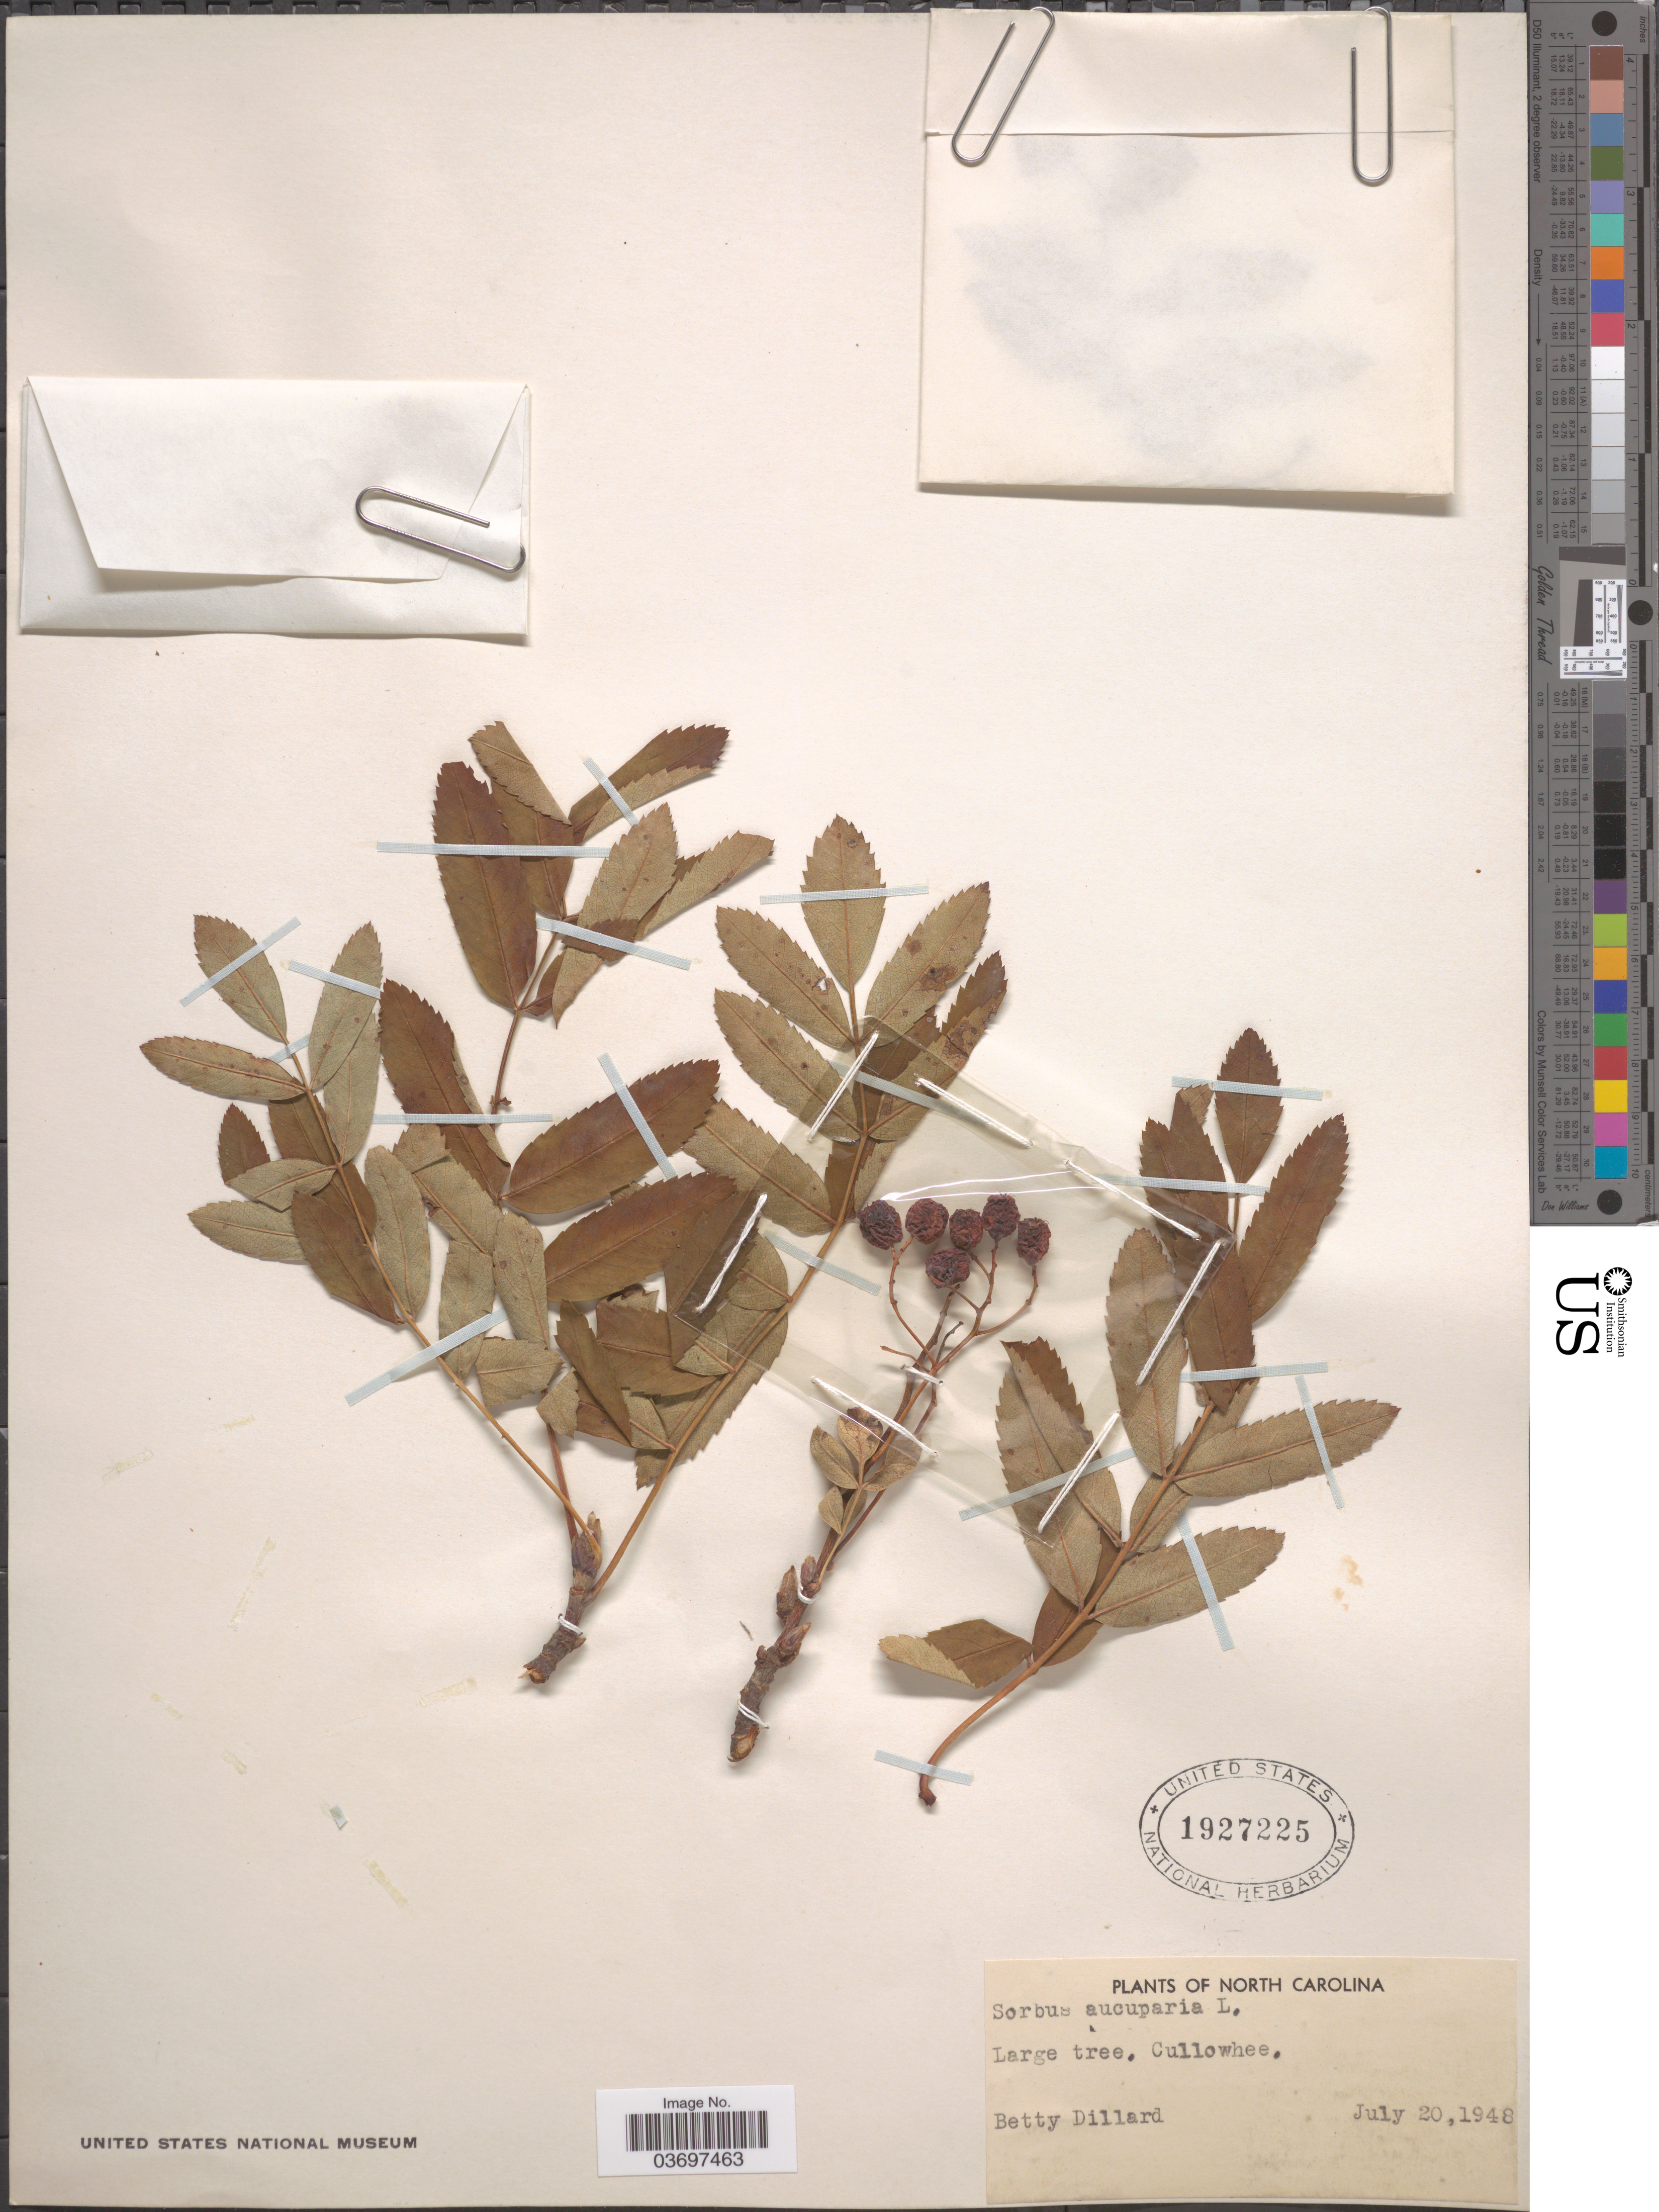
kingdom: Plantae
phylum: Tracheophyta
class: Magnoliopsida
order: Rosales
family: Rosaceae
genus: Sorbus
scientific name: Sorbus aucuparia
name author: L.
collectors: B. Dillard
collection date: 1948-07-20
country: United States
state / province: North Carolina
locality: Cullowhee.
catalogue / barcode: US 1927225